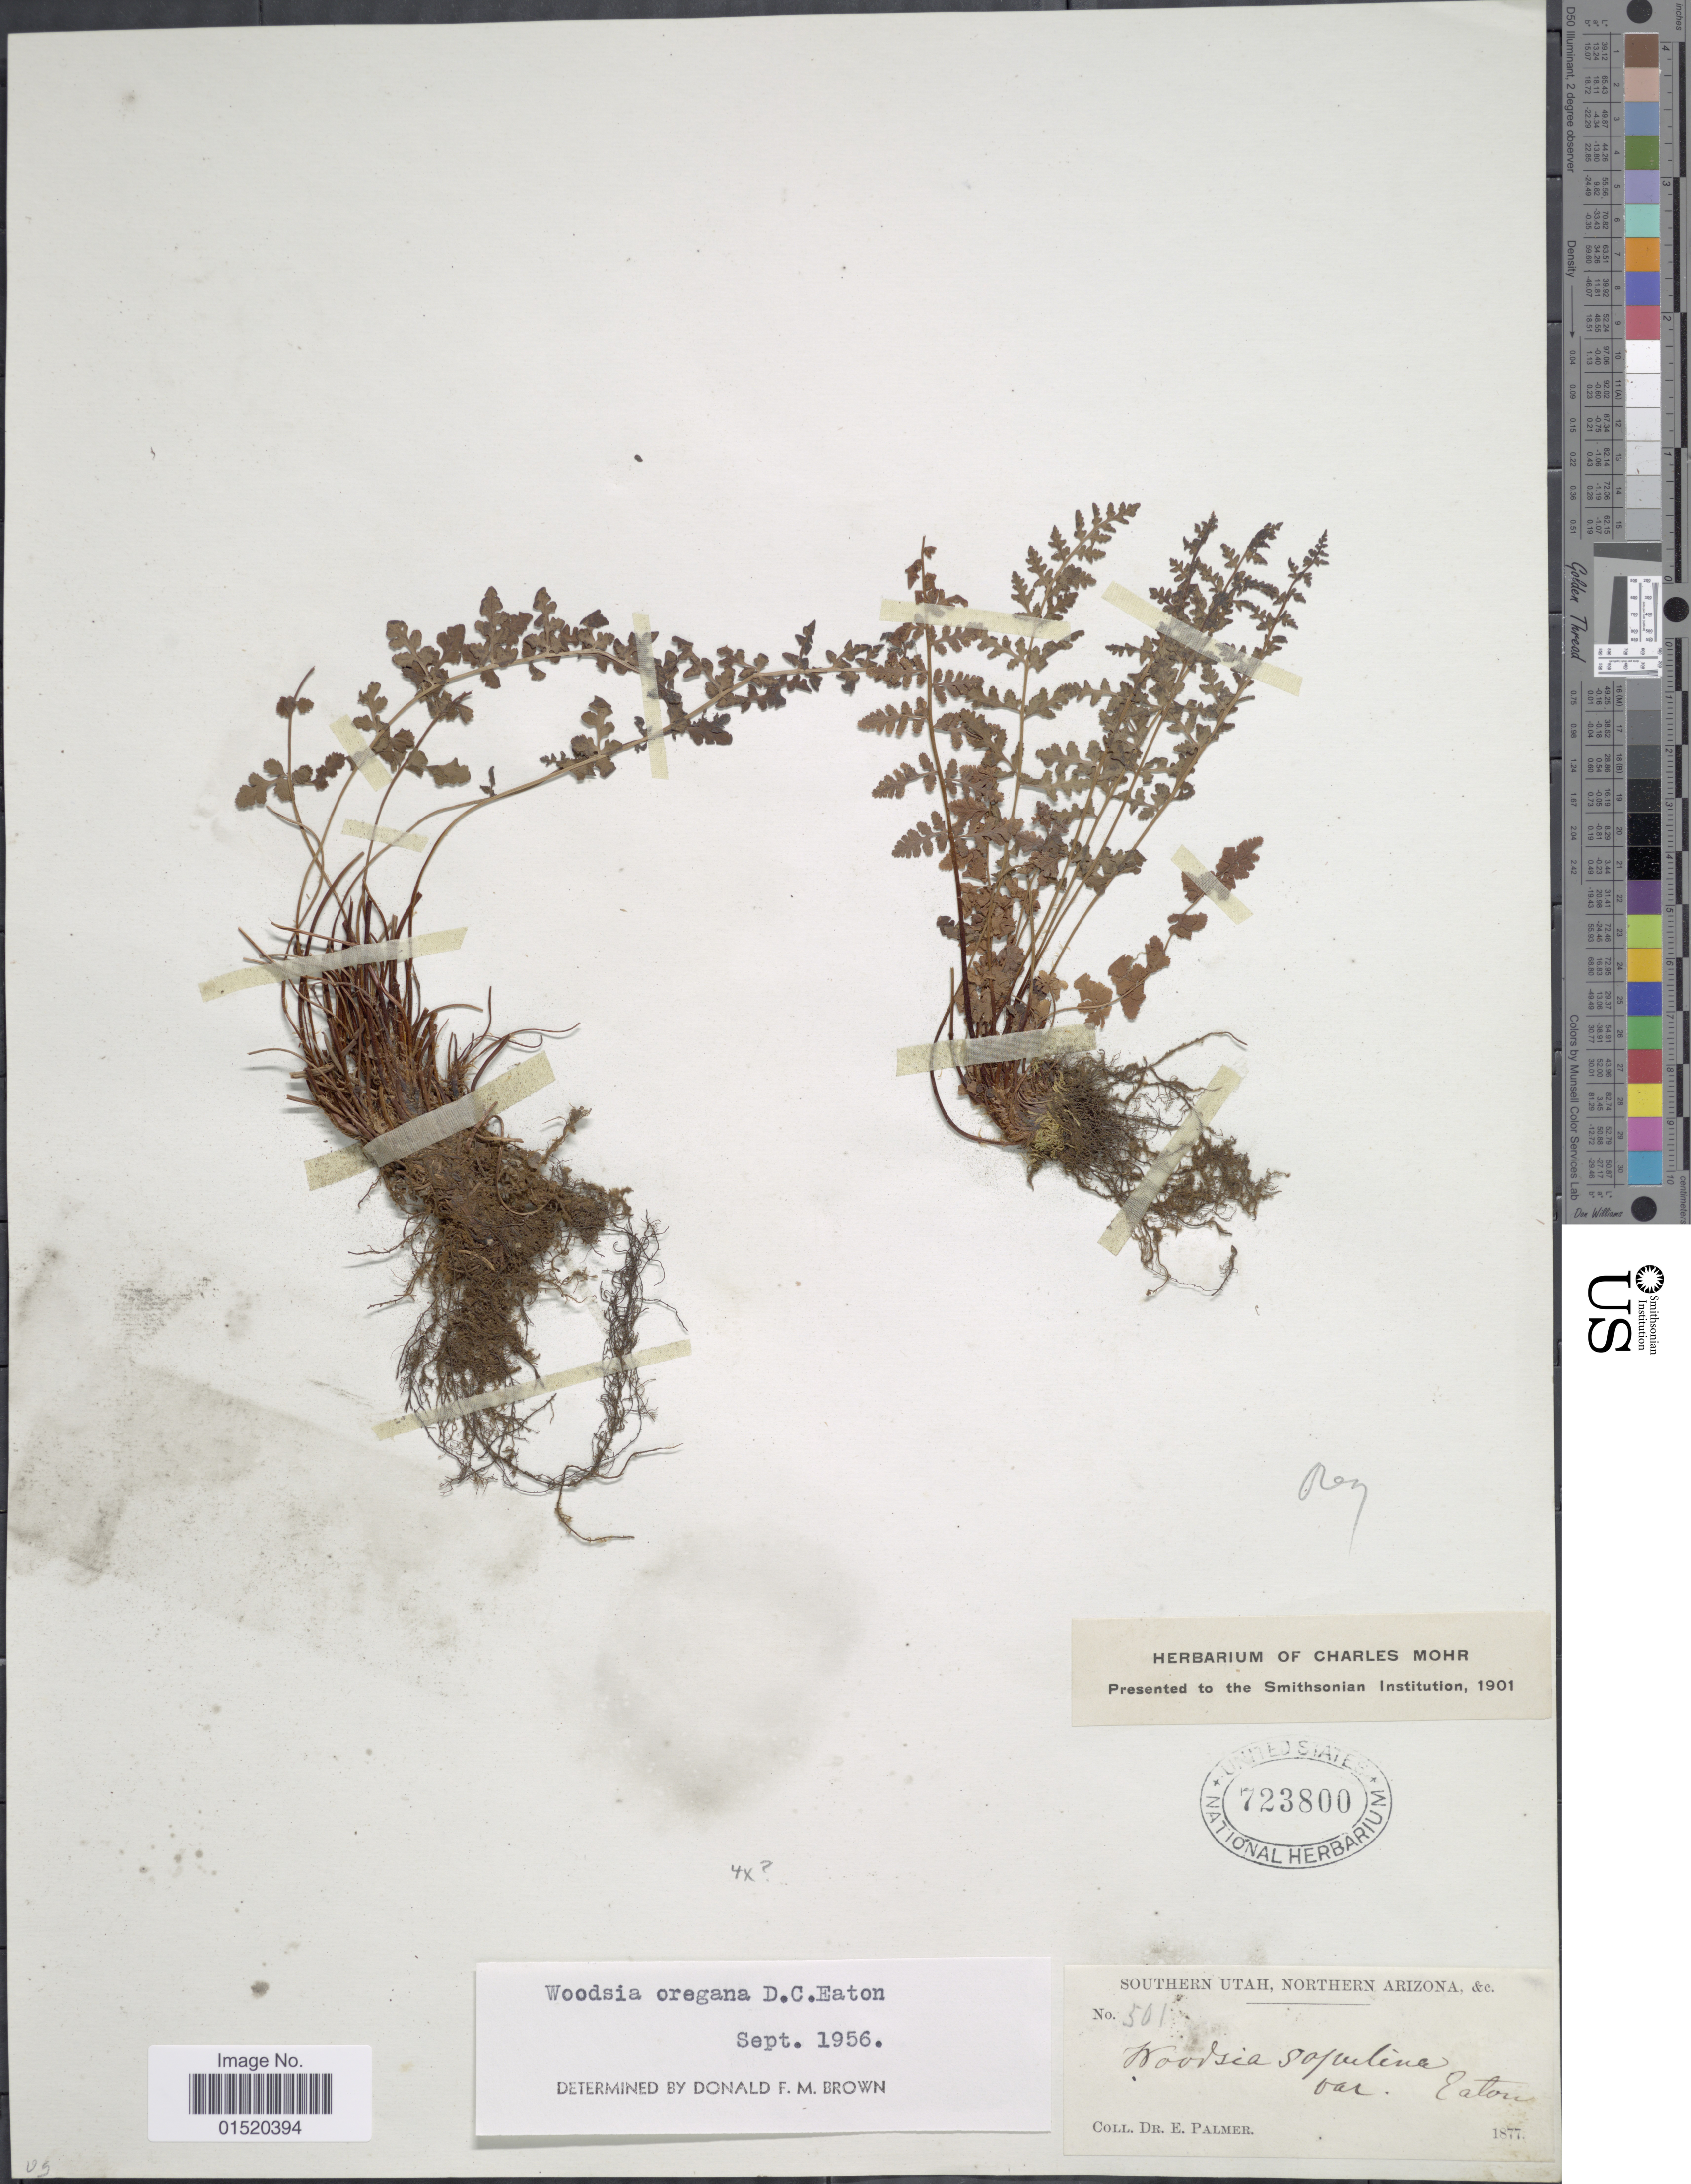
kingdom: Plantae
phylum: Tracheophyta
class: Polypodiopsida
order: Polypodiales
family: Woodsiaceae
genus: Woodsia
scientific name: Woodsia oregana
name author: D.C. Eaton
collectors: E. Palmer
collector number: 501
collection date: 1877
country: United States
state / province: Arizona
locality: Southern Utah, Northern Arizona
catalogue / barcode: US 723800